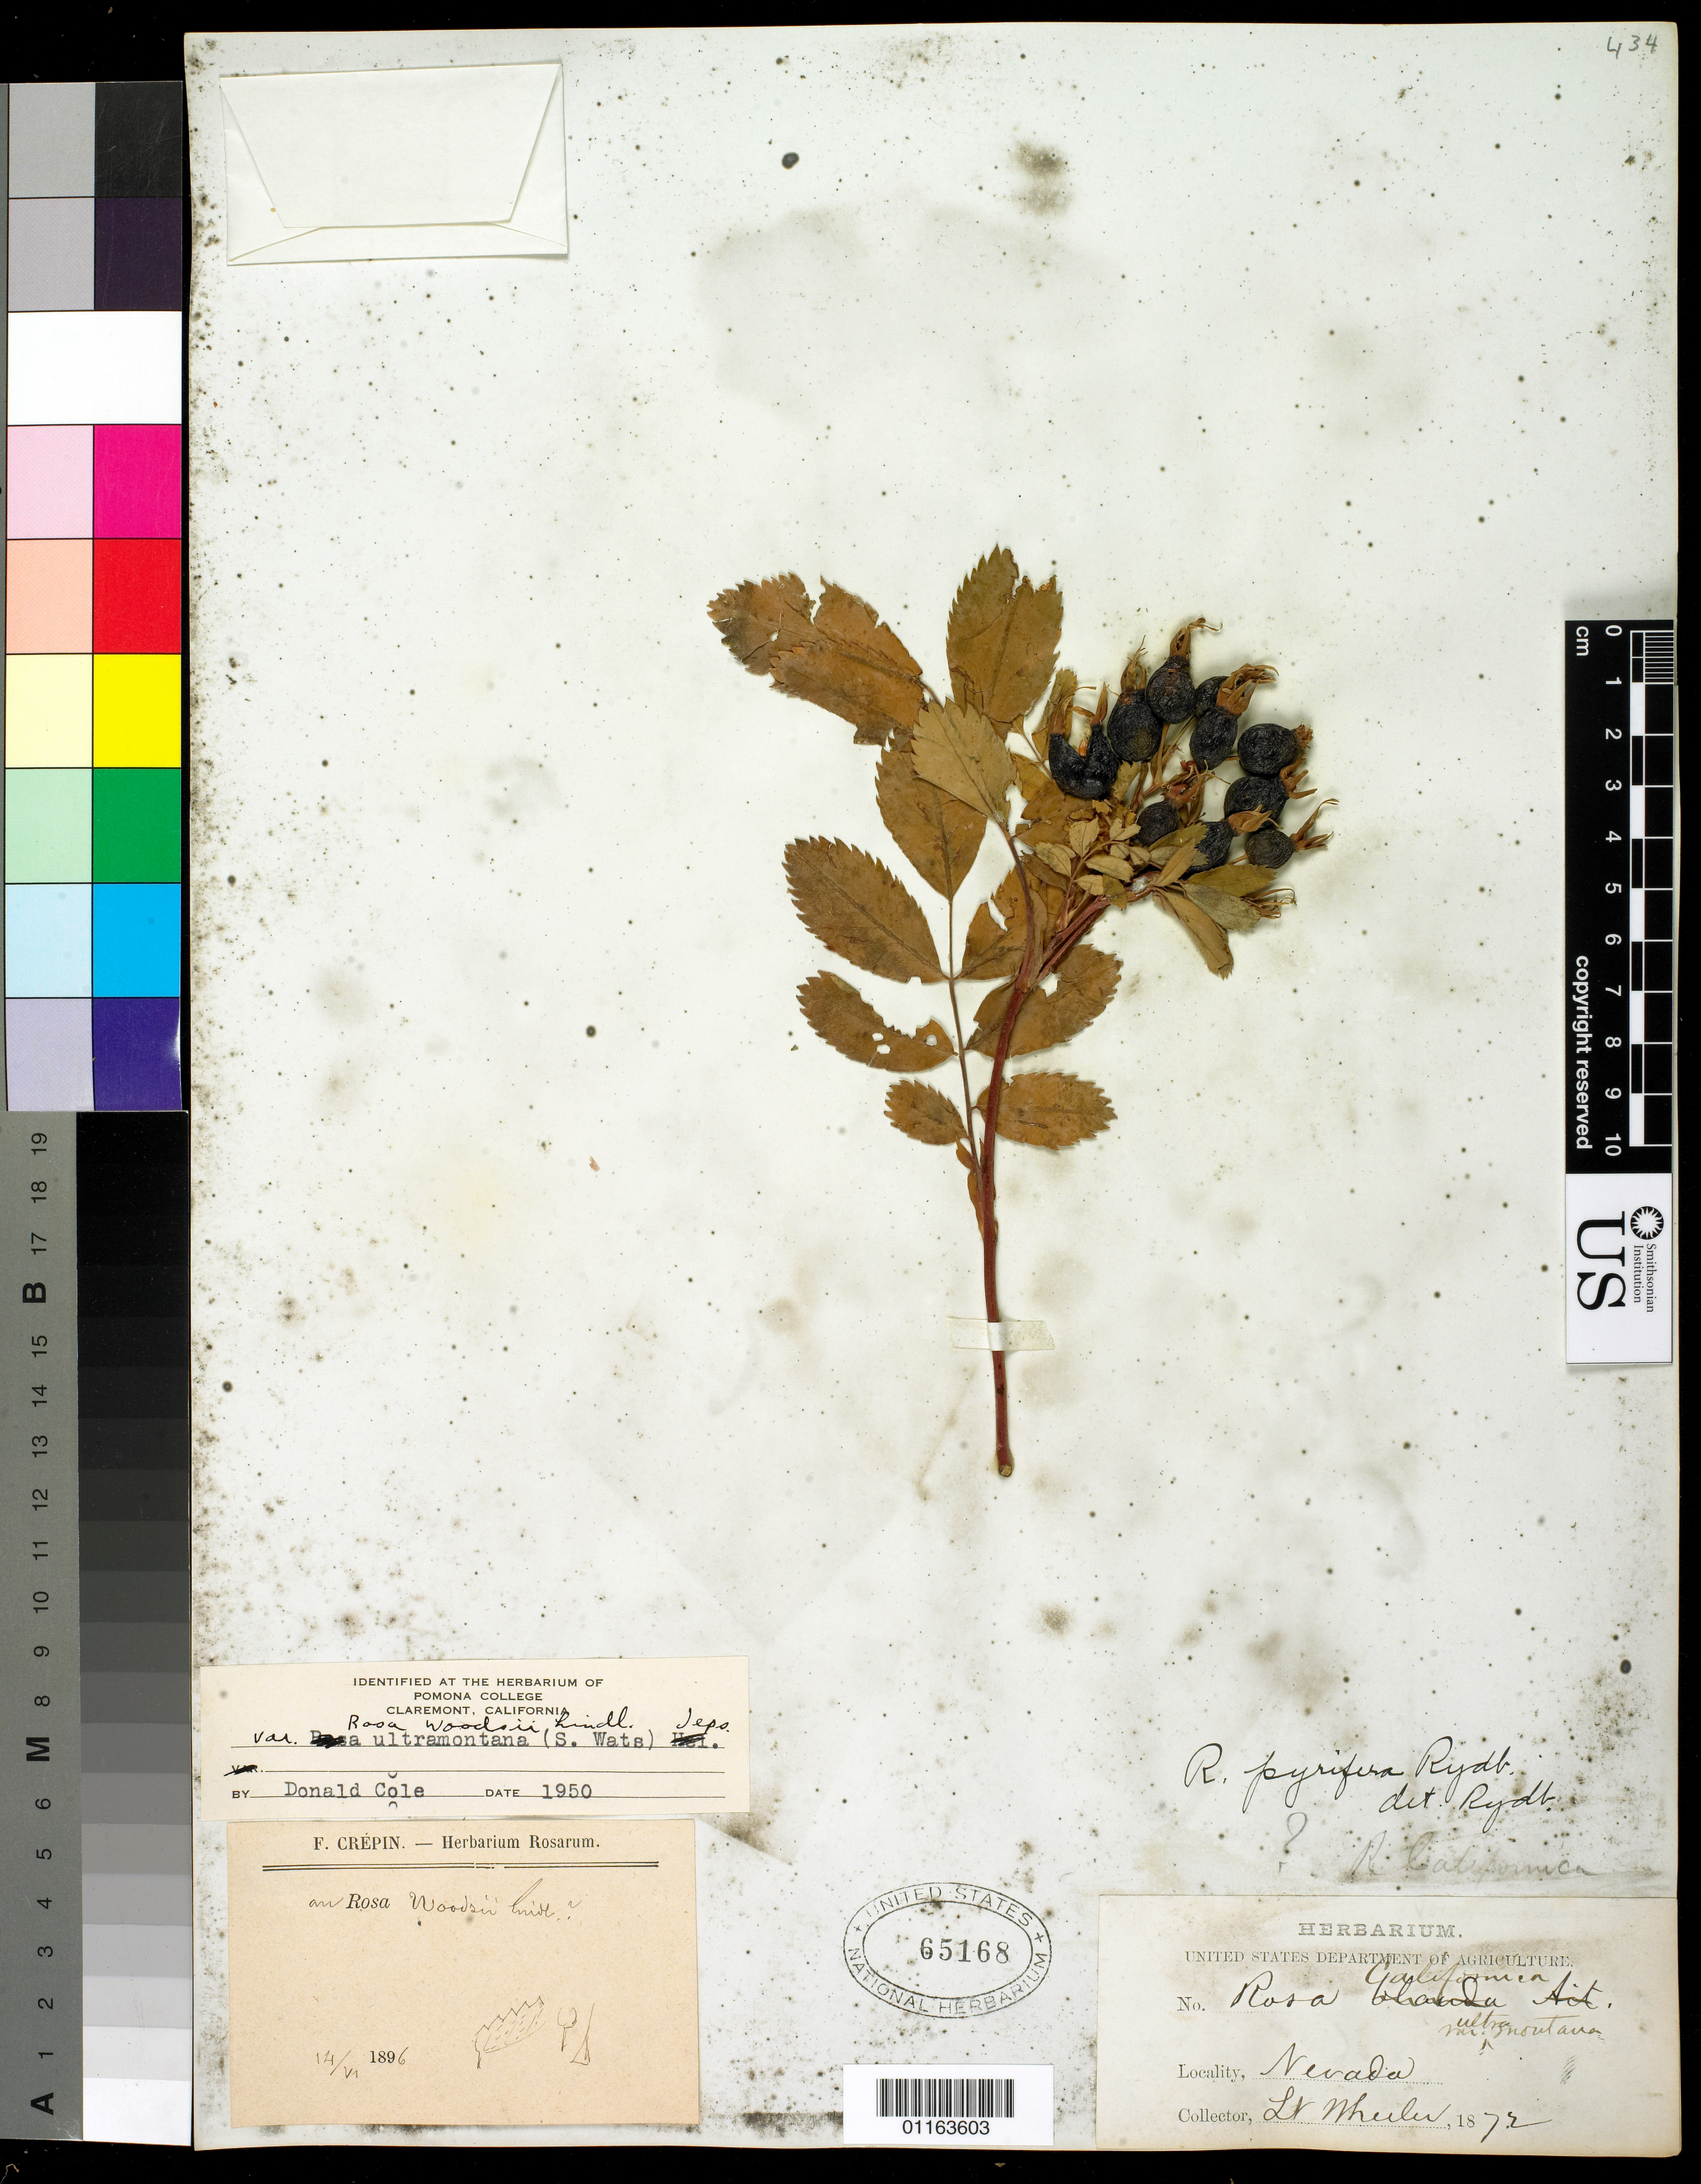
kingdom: Plantae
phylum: Tracheophyta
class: Magnoliopsida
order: Rosales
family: Rosaceae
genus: Rosa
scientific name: Rosa woodsii var. ultramontana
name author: Lindl.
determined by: Cole, D.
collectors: L. C. Wheeler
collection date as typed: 1872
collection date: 1872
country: United States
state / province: Nevada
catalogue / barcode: US 65168